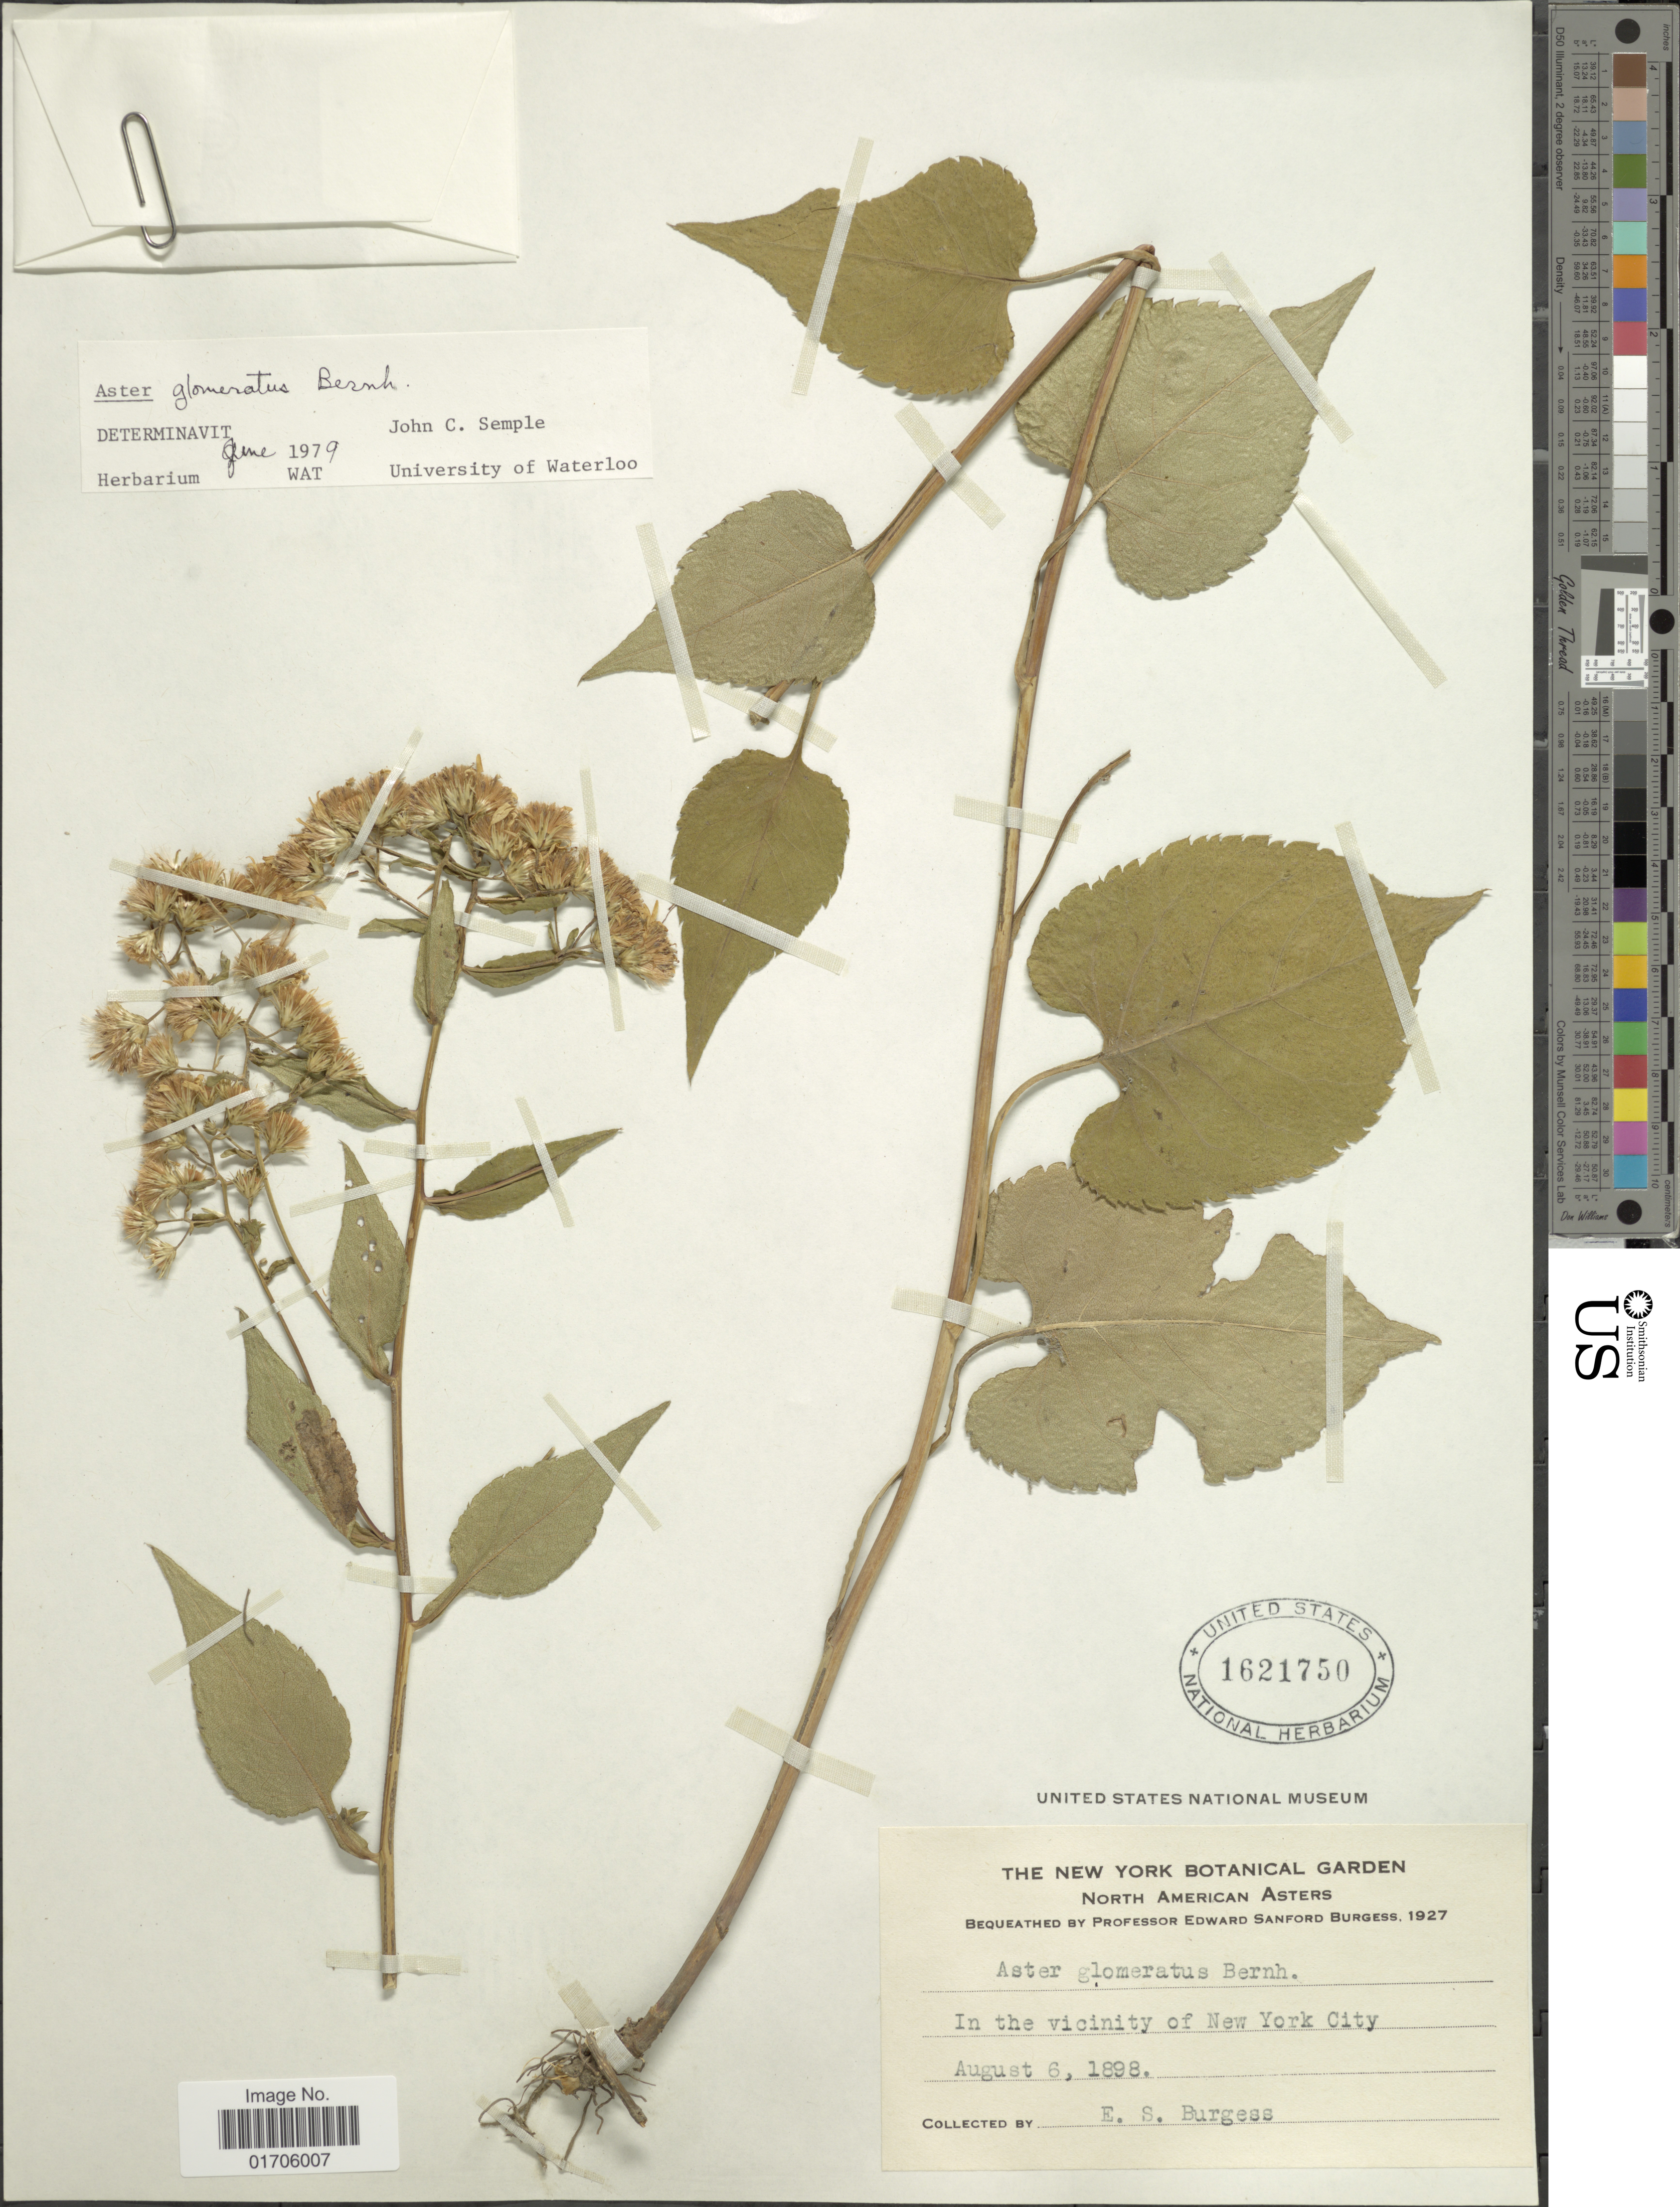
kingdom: Plantae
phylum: Tracheophyta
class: Magnoliopsida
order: Asterales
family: Asteraceae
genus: Eurybia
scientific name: Eurybia sp.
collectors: E. Burgess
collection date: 1898-08-06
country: United States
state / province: New York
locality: In the vicinity of New York City.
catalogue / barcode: US 1621750